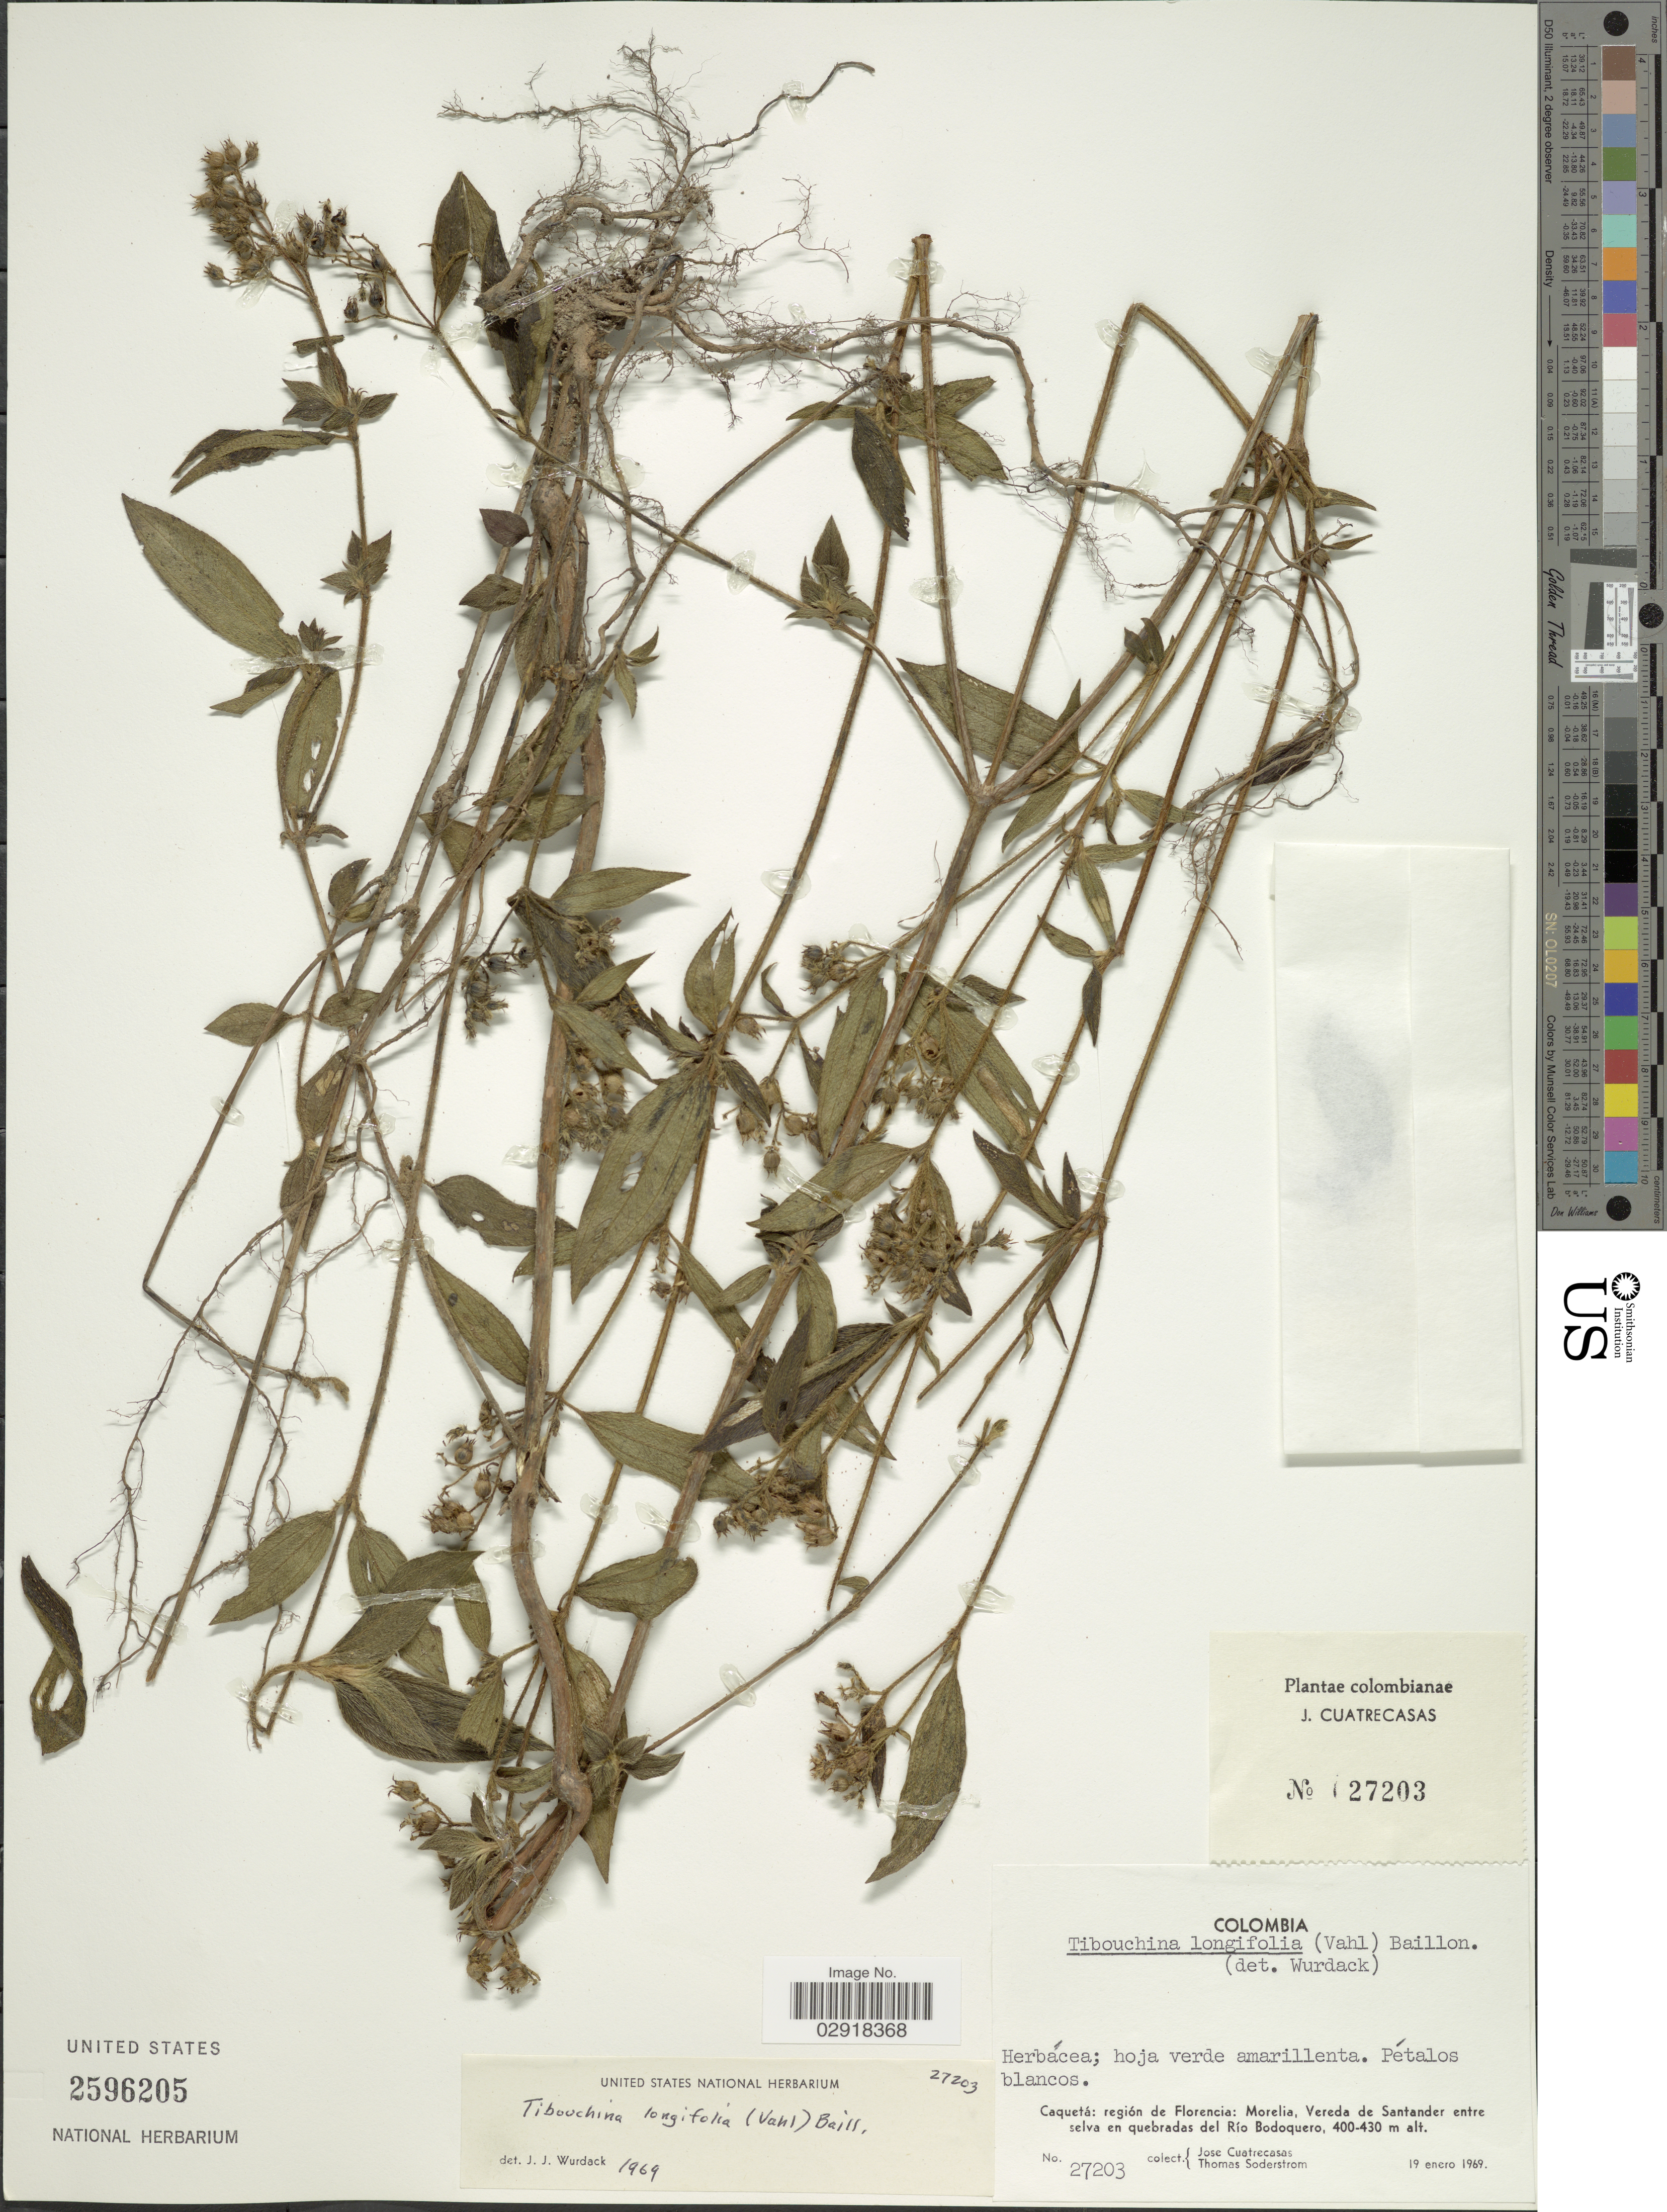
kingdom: Plantae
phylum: Tracheophyta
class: Magnoliopsida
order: Myrtales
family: Melastomataceae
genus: Chaetogastra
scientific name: Chaetogastra longifolia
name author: (Vahl) DC.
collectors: J. Cuatrecasas & T. R. Soderstrom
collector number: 27203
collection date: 1969-01-19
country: Colombia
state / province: Caquetá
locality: Región de Florencia, Morelia, Vereda de Santander entre selva en quebradas del Río Bodoquero.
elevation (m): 400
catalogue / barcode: US 2596205